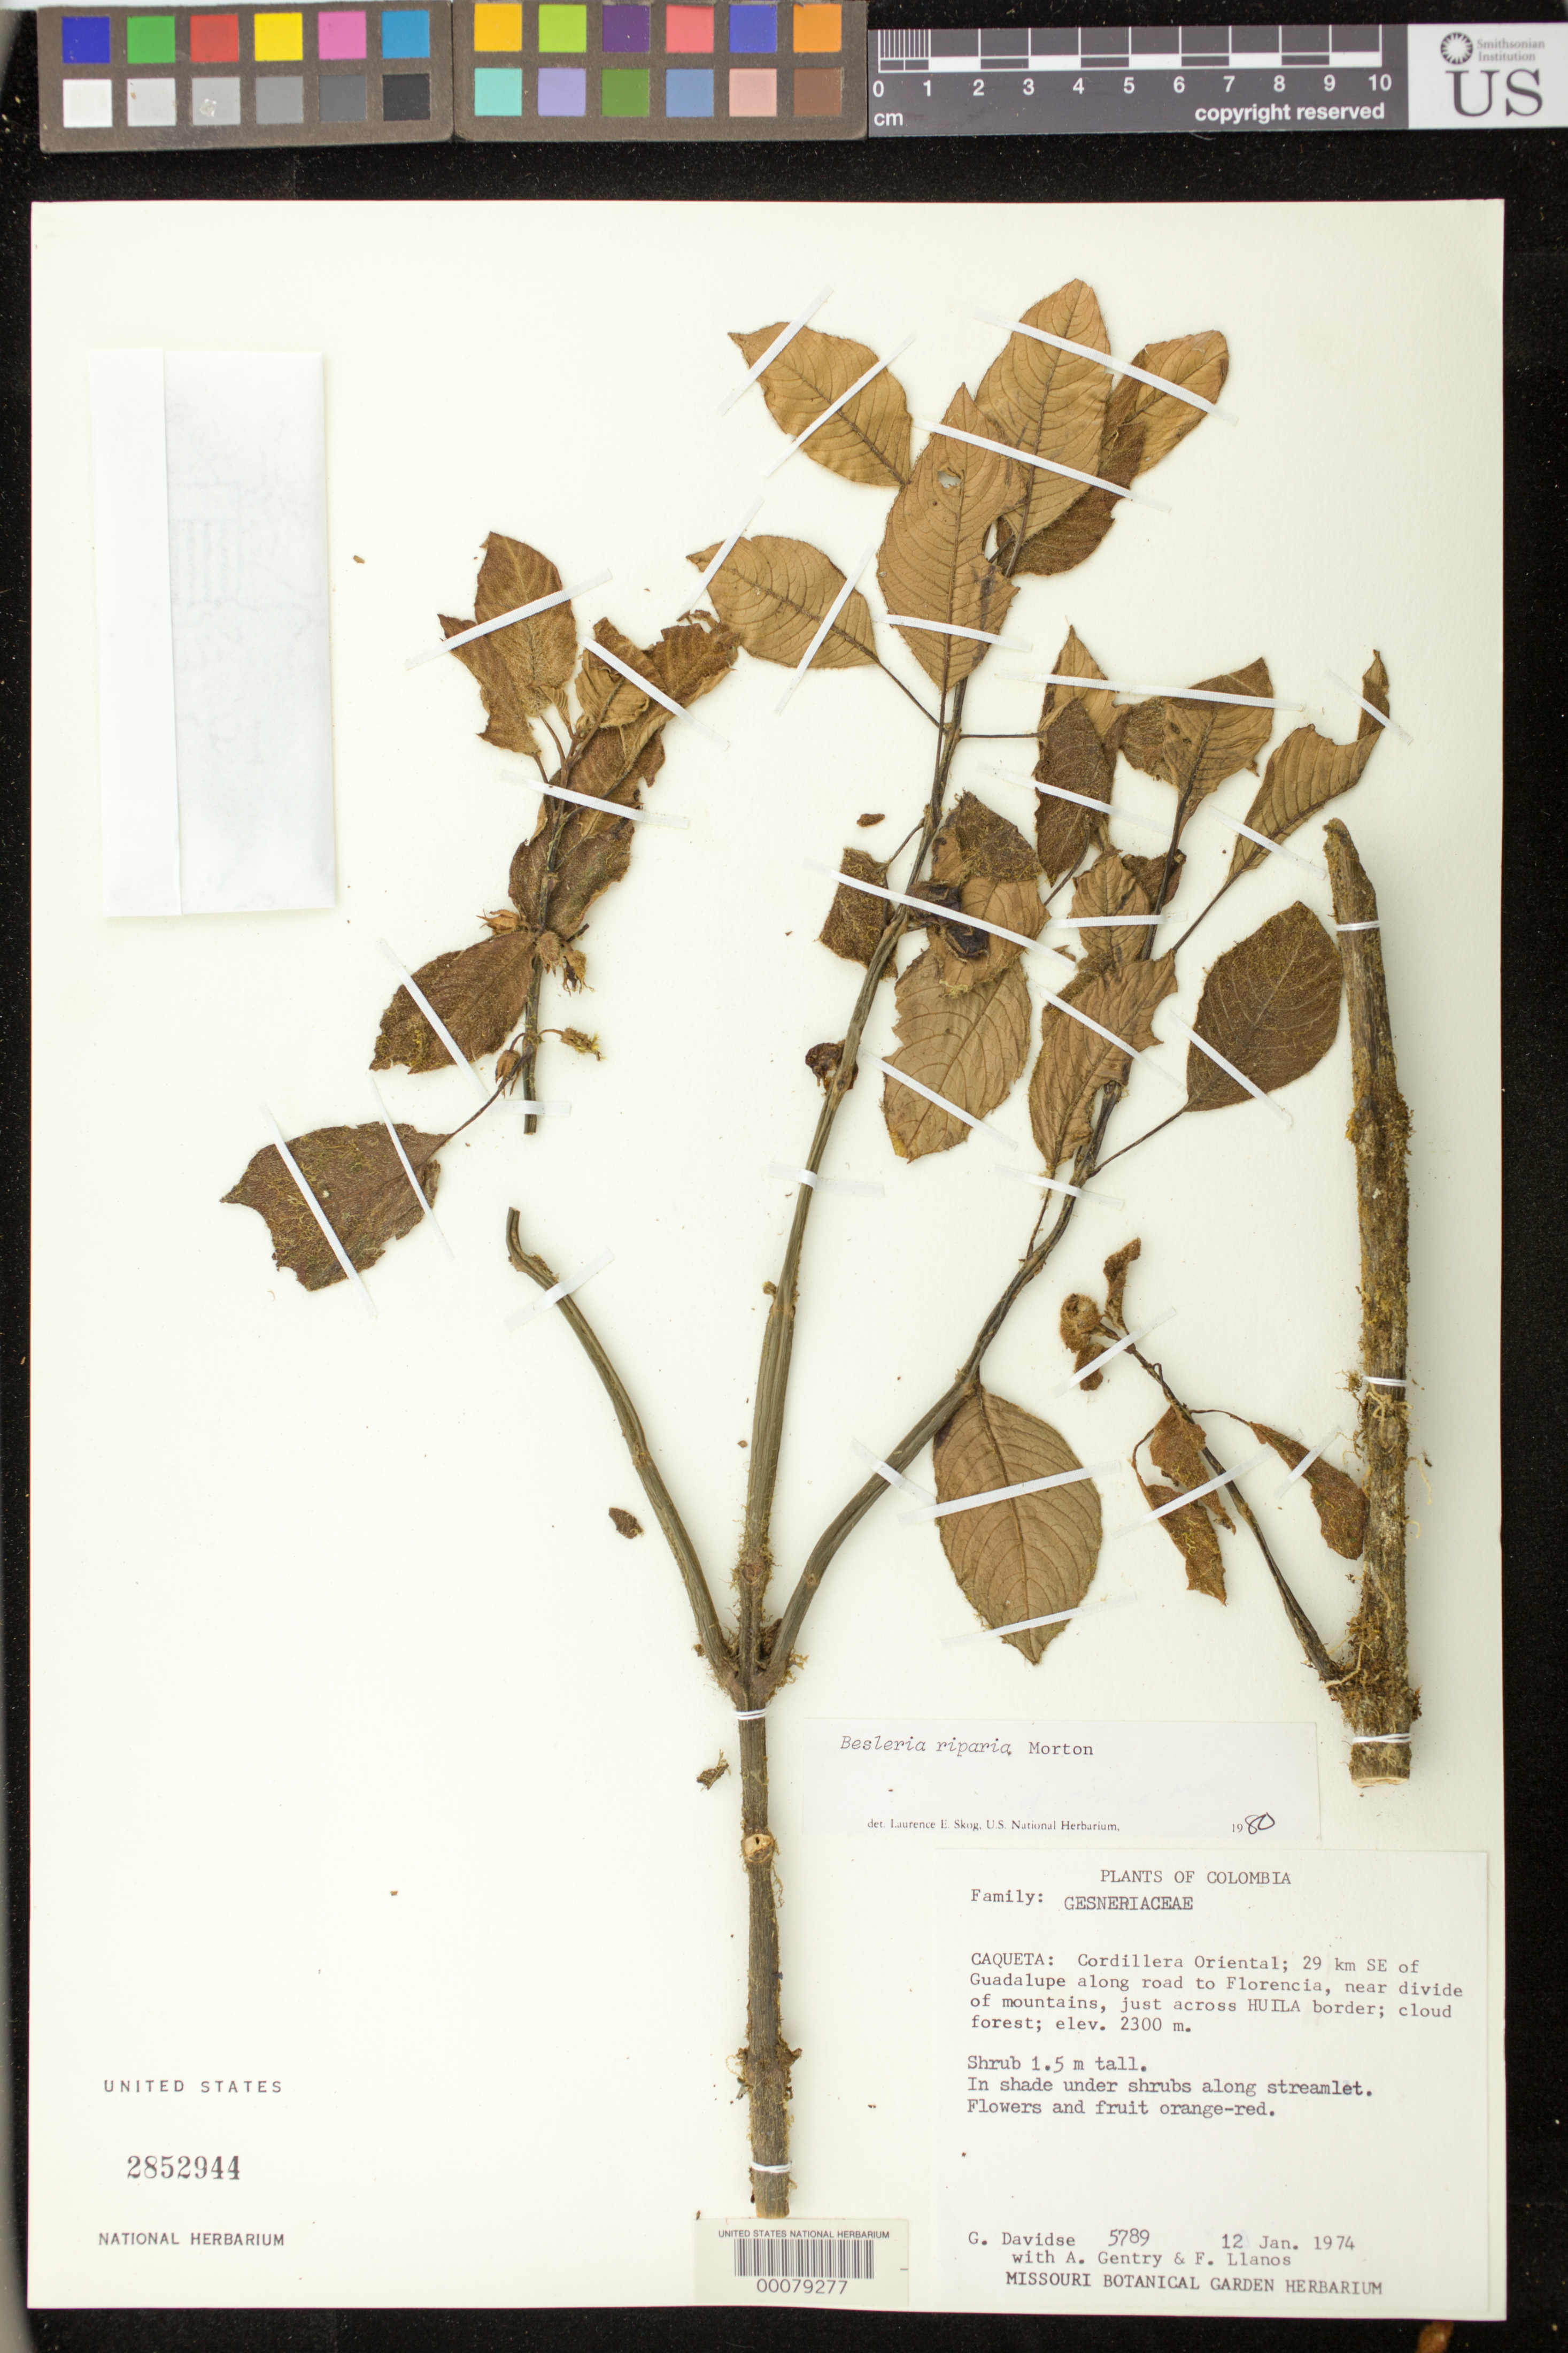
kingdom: Plantae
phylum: Tracheophyta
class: Magnoliopsida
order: Lamiales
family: Gesneriaceae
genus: Besleria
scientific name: Besleria riparia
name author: C.V. Morton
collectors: G. Davidse, A. H. Gentry & F. Llanos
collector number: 5789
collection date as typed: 12 Jan 1974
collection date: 1974-01-12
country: Colombia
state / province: Caquetá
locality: Cordillera Oriental, 29 km SE of Guadalupe along road to Florencia, near divide of mts, just across Huila border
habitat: Cloud forest, in shade under shrubs along streamlet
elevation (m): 2300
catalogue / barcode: US 2852944